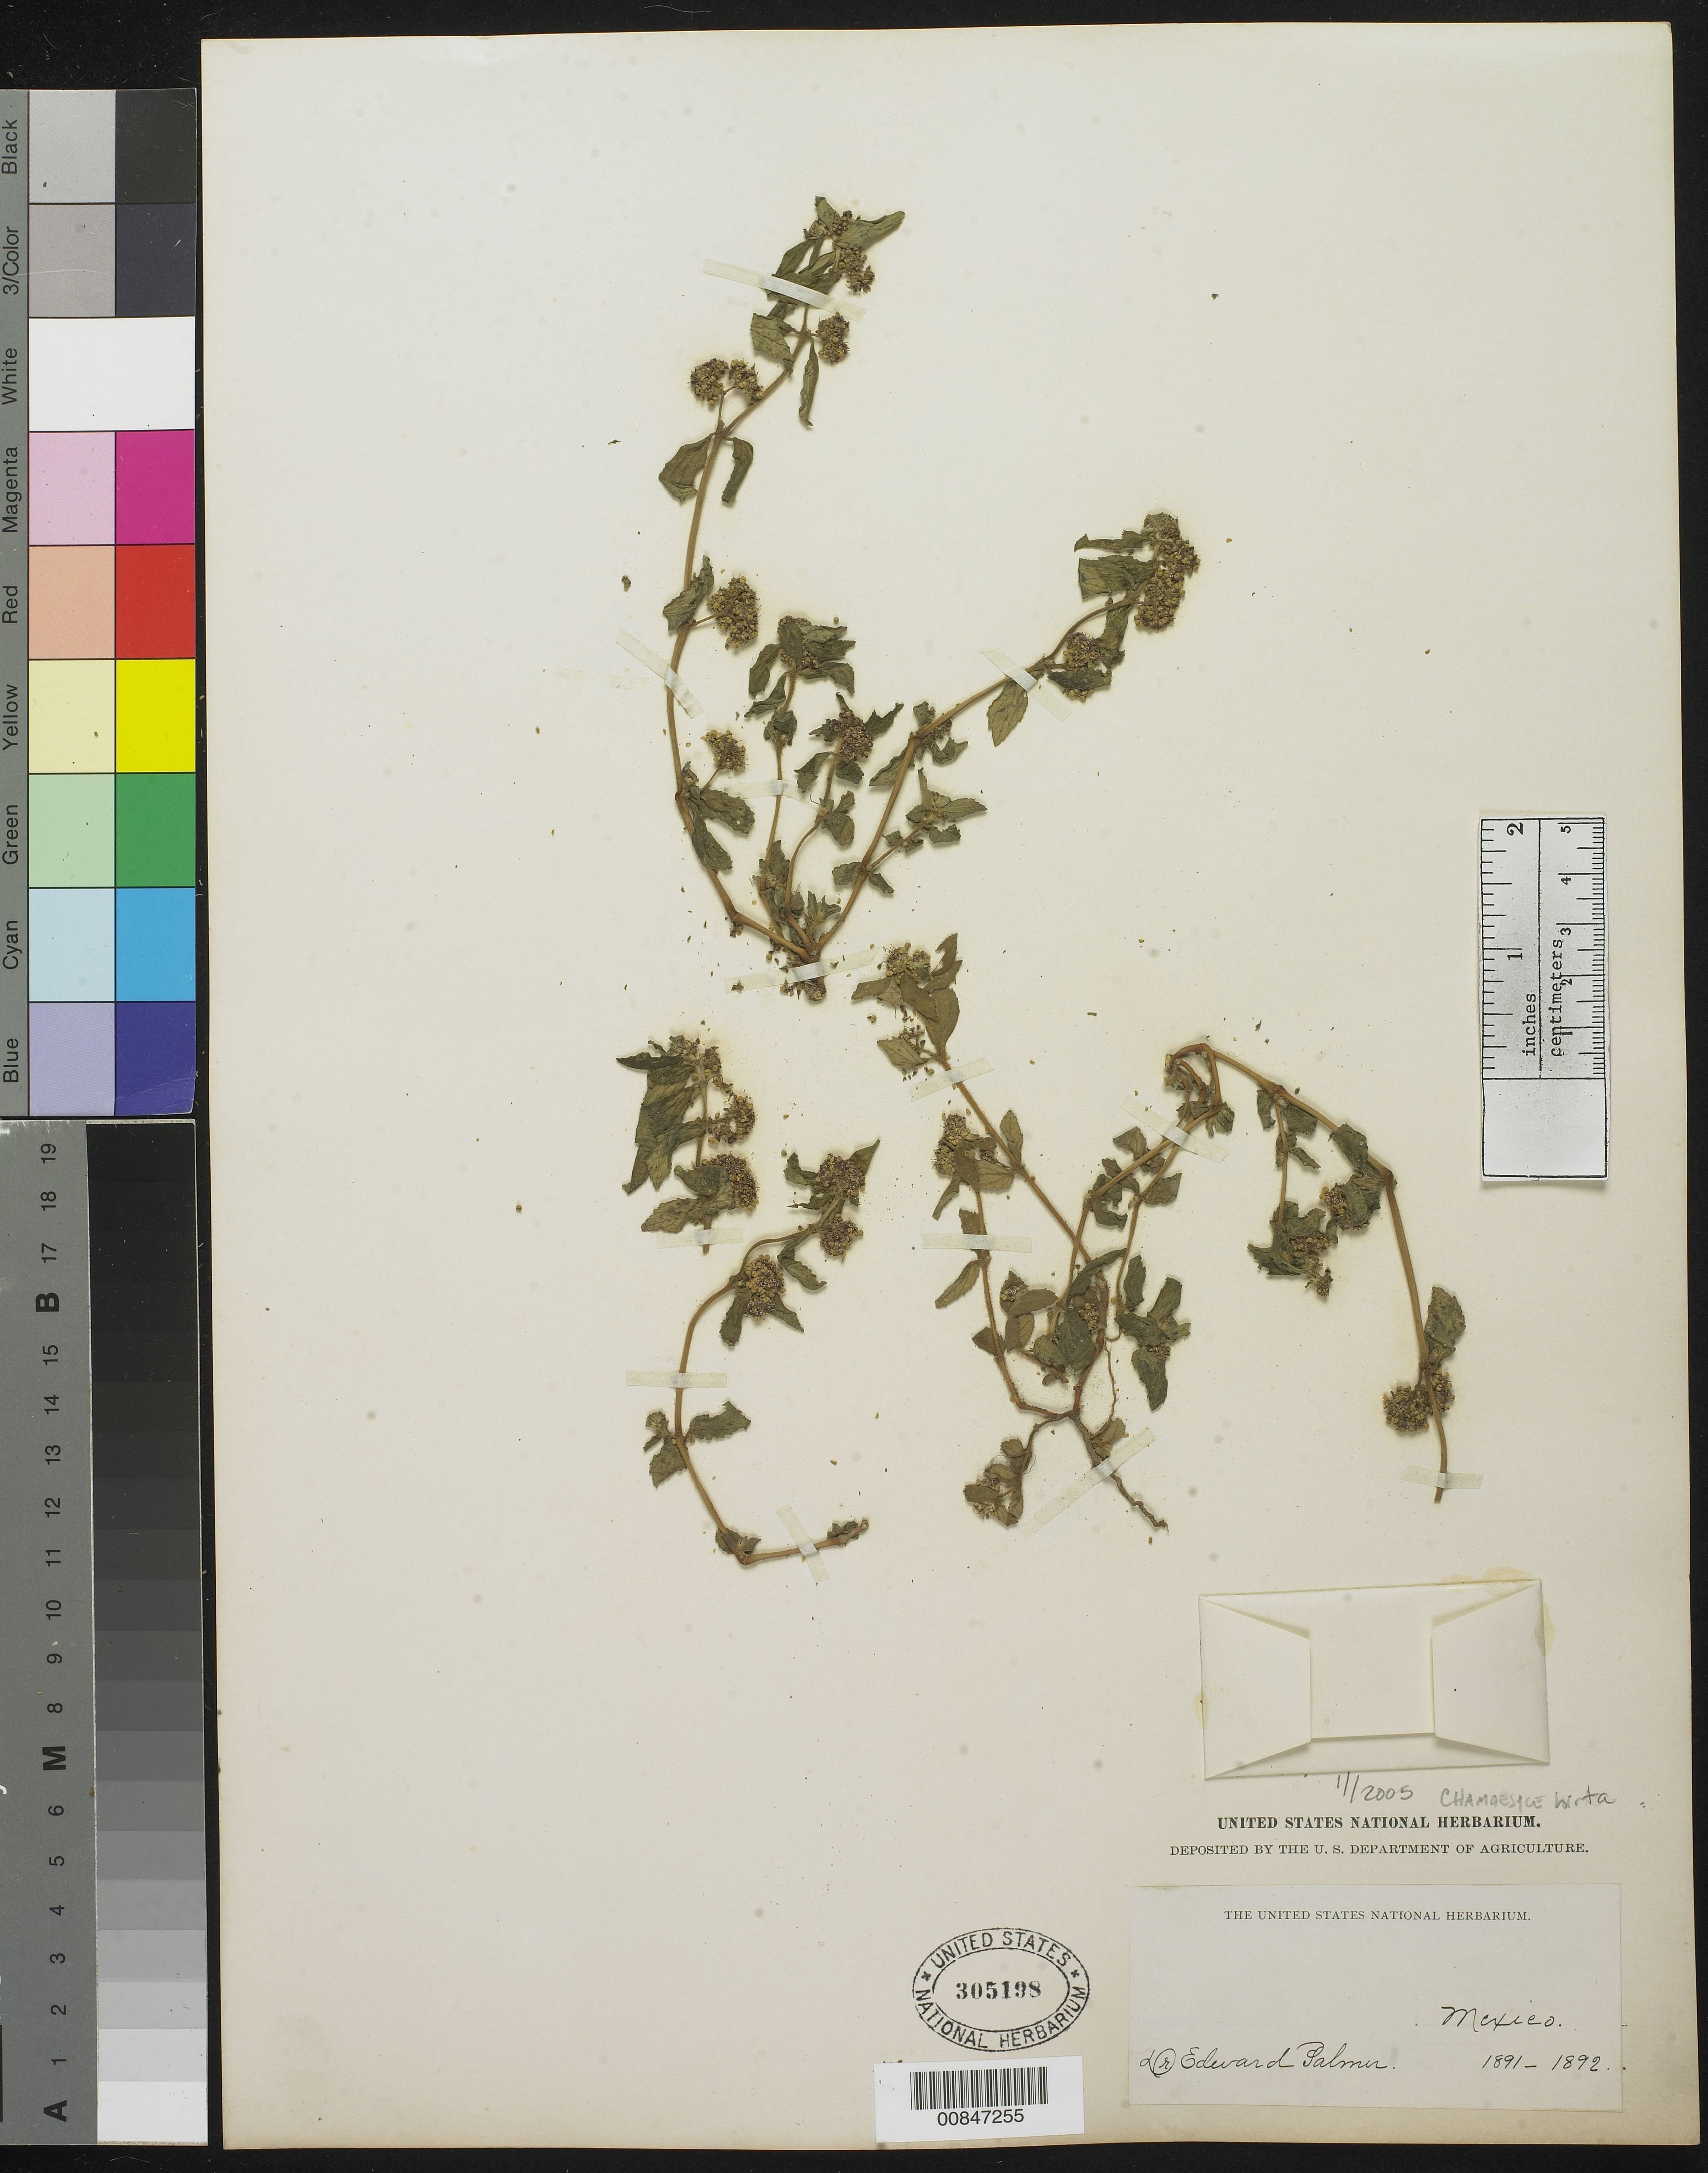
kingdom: Plantae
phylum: Tracheophyta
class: Magnoliopsida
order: Malpighiales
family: Euphorbiaceae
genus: Euphorbia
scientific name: Euphorbia hirta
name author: L.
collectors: E. Palmer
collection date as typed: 1891 to -- --- 1892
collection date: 1891/1892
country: Mexico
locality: Mexico.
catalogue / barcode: US 305198